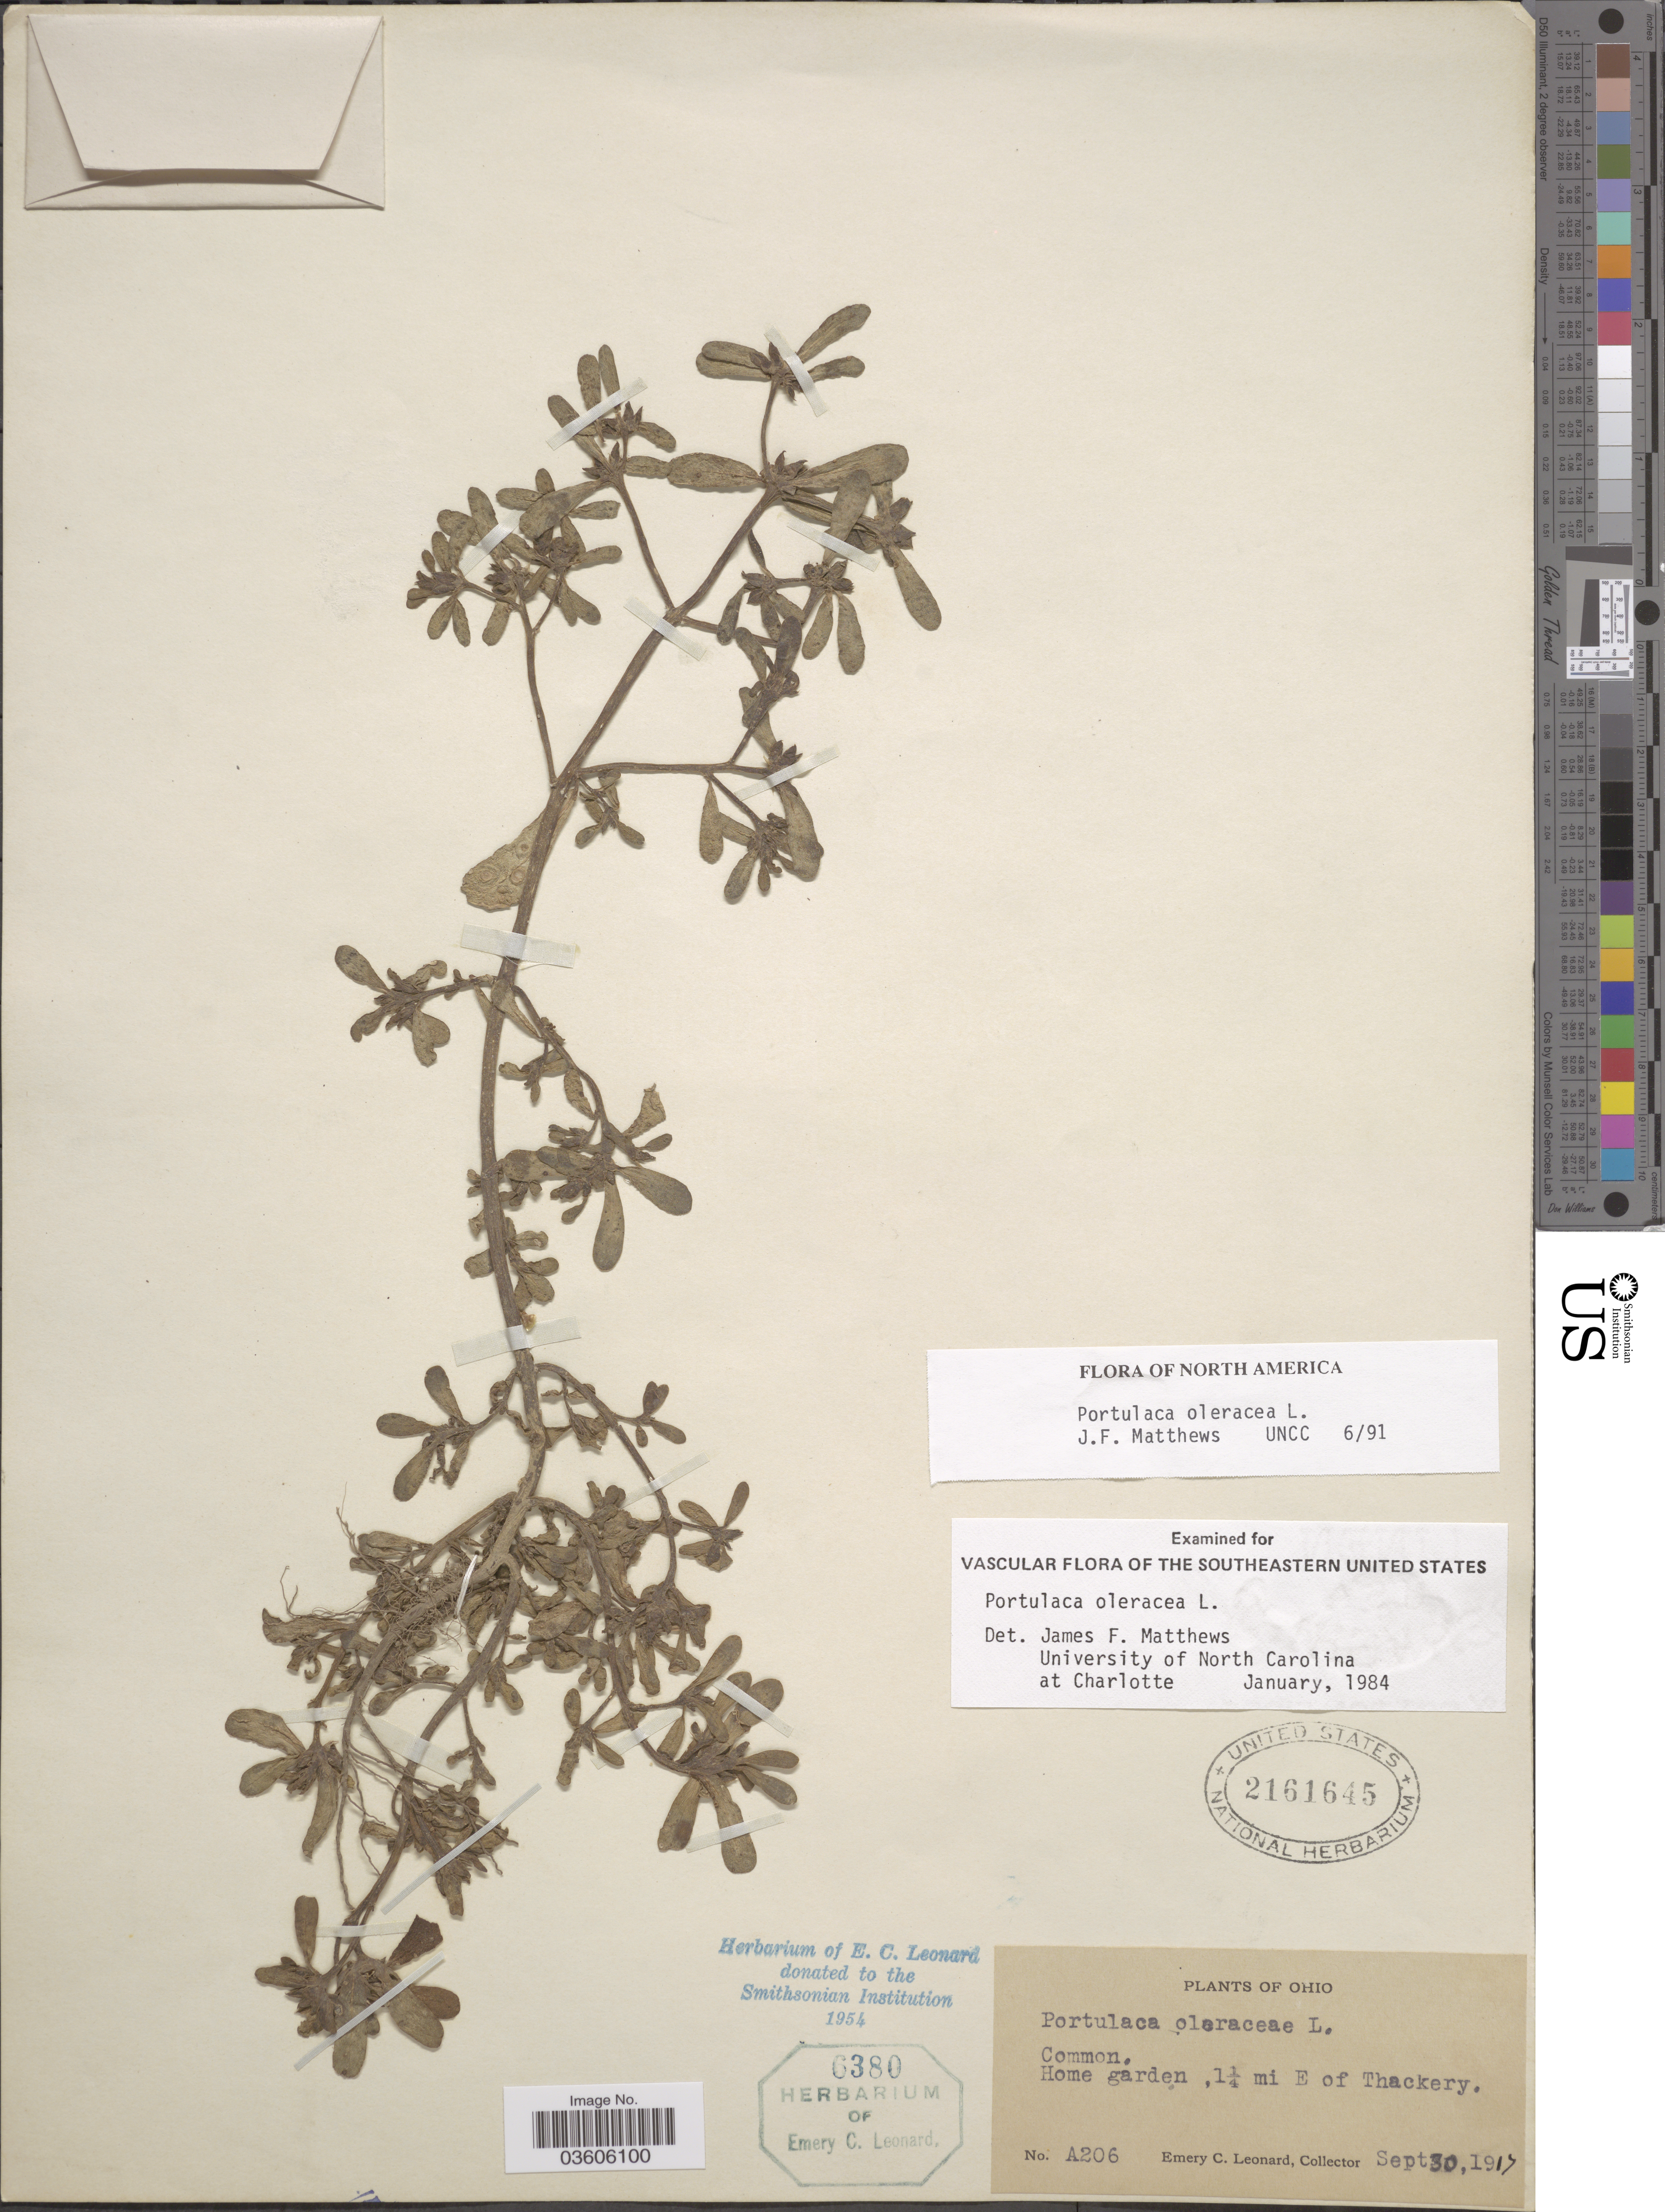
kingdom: Plantae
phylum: Tracheophyta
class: Magnoliopsida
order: Caryophyllales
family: Portulacaceae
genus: Portulaca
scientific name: Portulaca oleracea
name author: L.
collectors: E. C. Leonard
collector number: A206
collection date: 1917-09-30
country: United States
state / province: Ohio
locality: Home garden, 1¼ mi E of Thackery.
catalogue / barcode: US 2161645